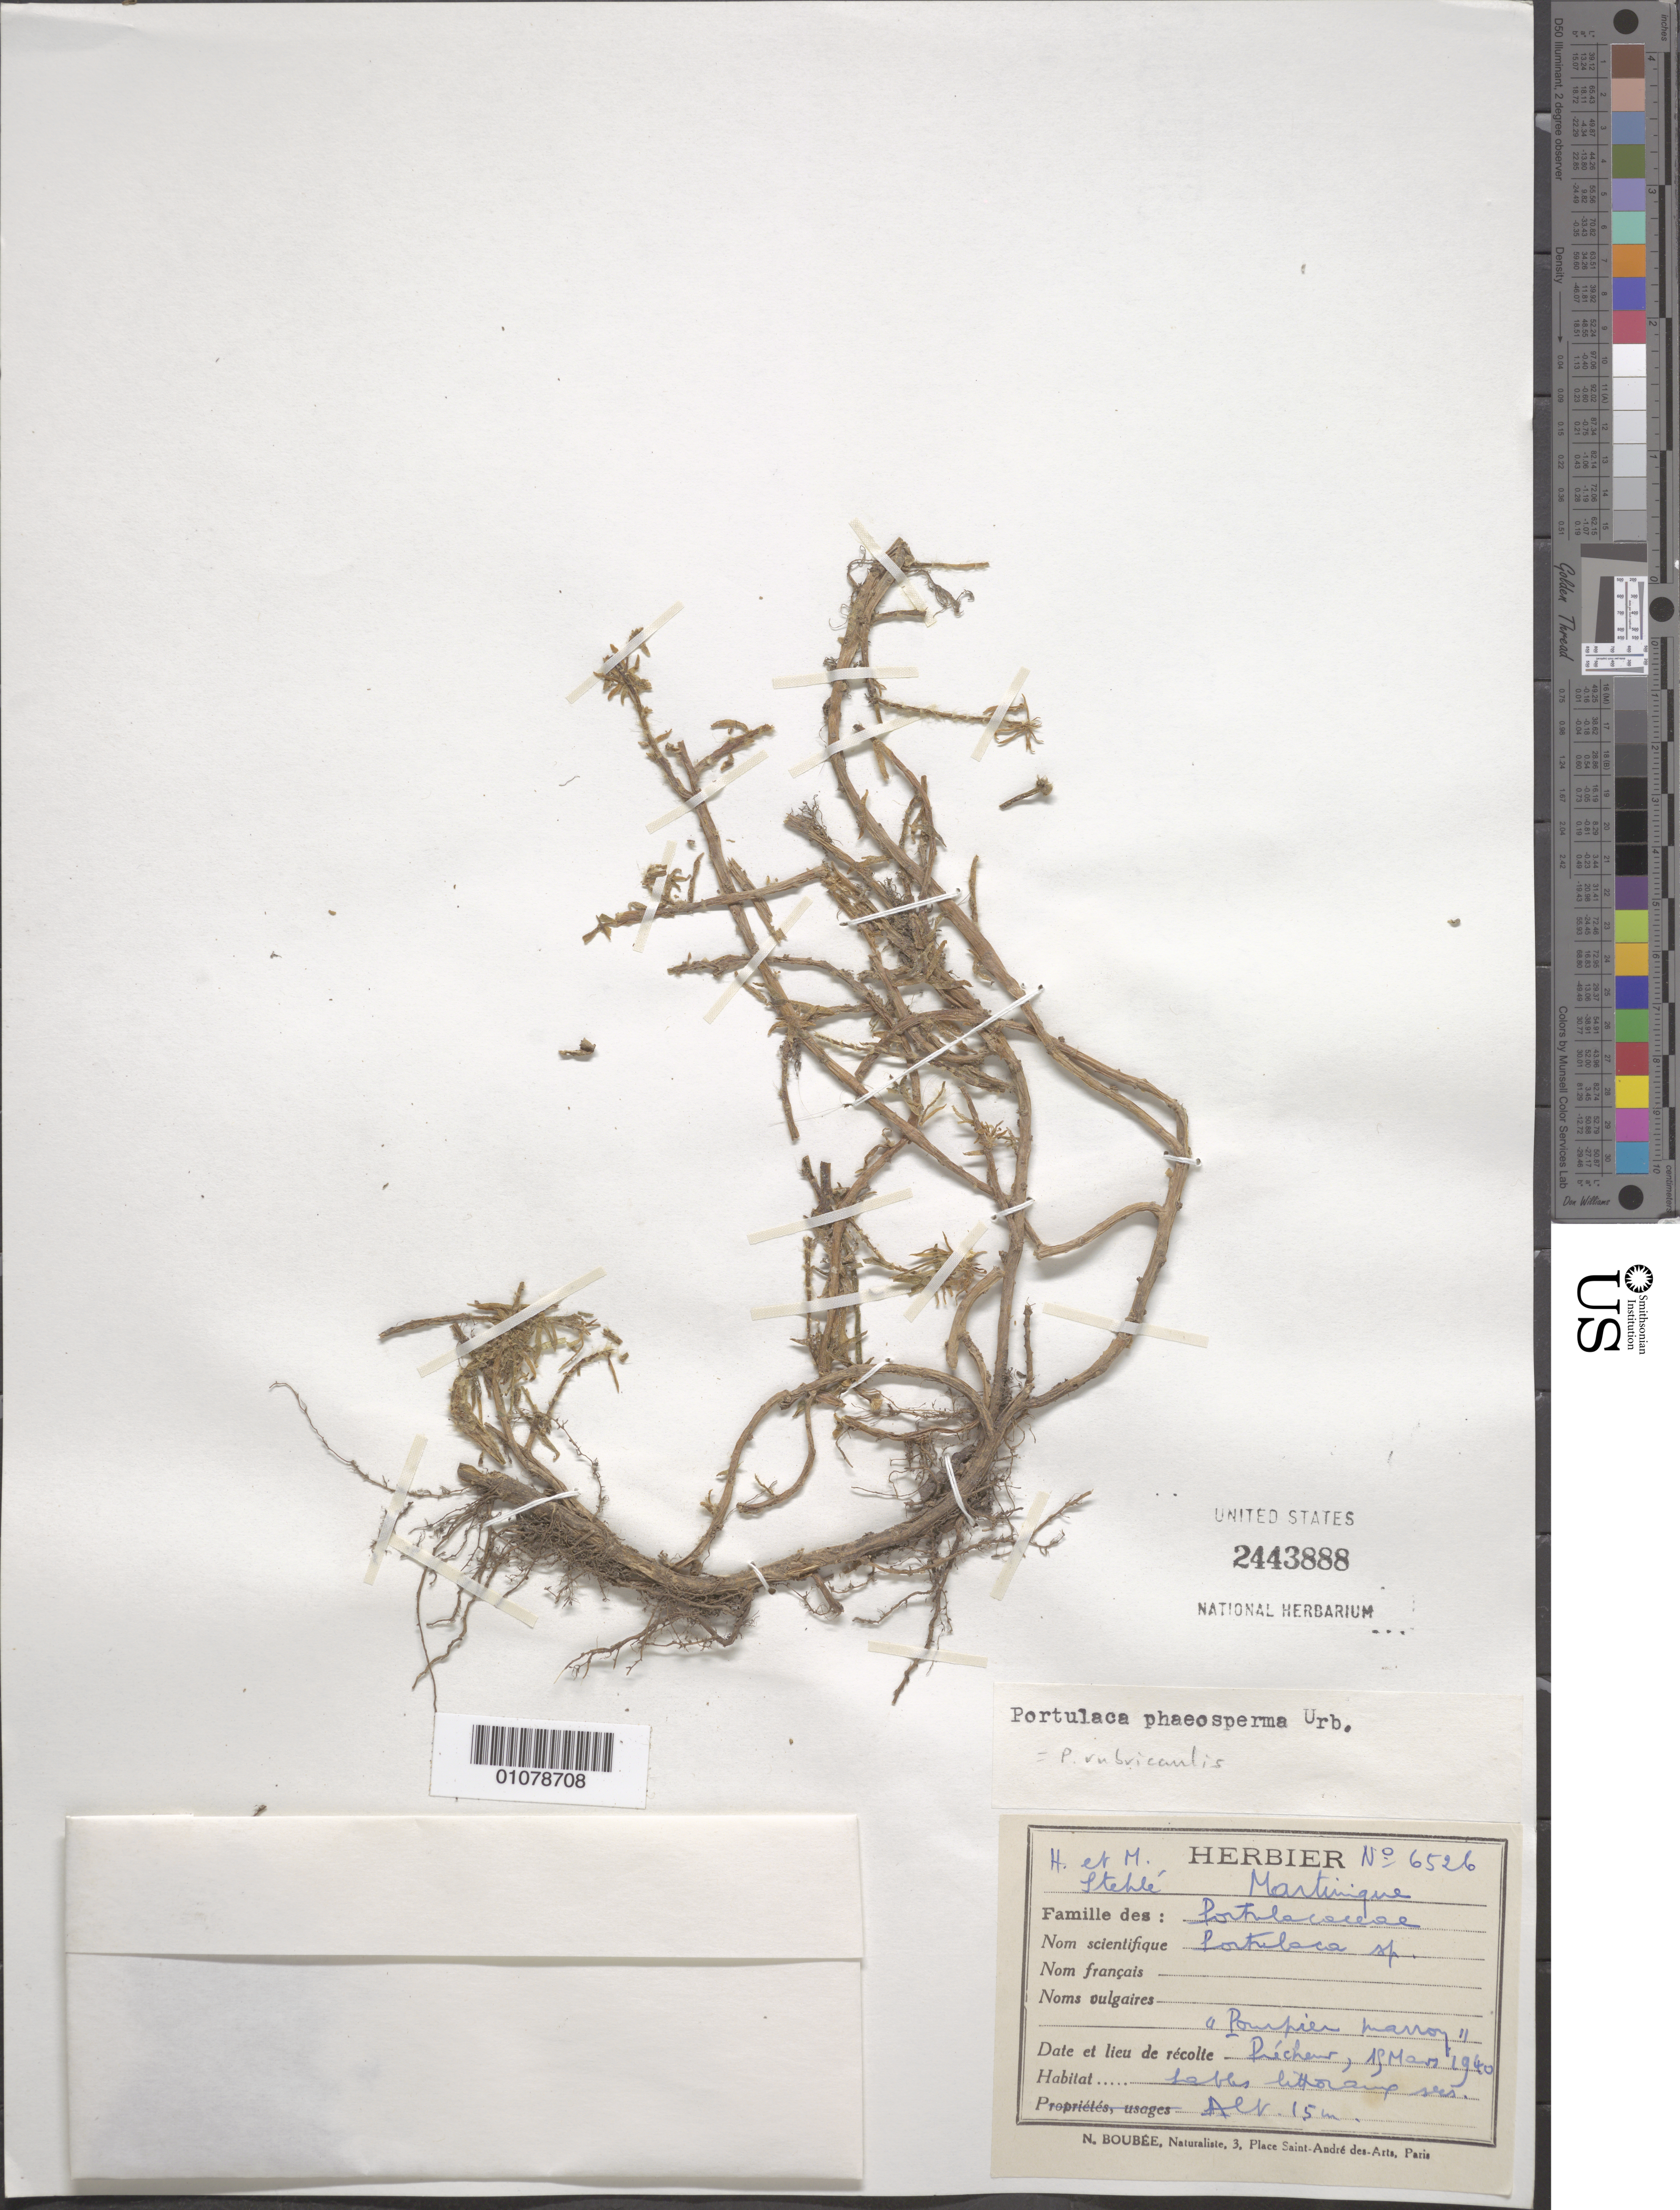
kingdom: Plantae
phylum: Tracheophyta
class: Magnoliopsida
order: Caryophyllales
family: Portulacaceae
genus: Portulaca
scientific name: Portulaca rubricaulis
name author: Kunth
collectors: H. Stehlé & M. Stehlé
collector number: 6516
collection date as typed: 15 Mar 1940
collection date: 1940-03-15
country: Martinique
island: Martinique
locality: Precheux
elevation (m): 15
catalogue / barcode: US 2443888